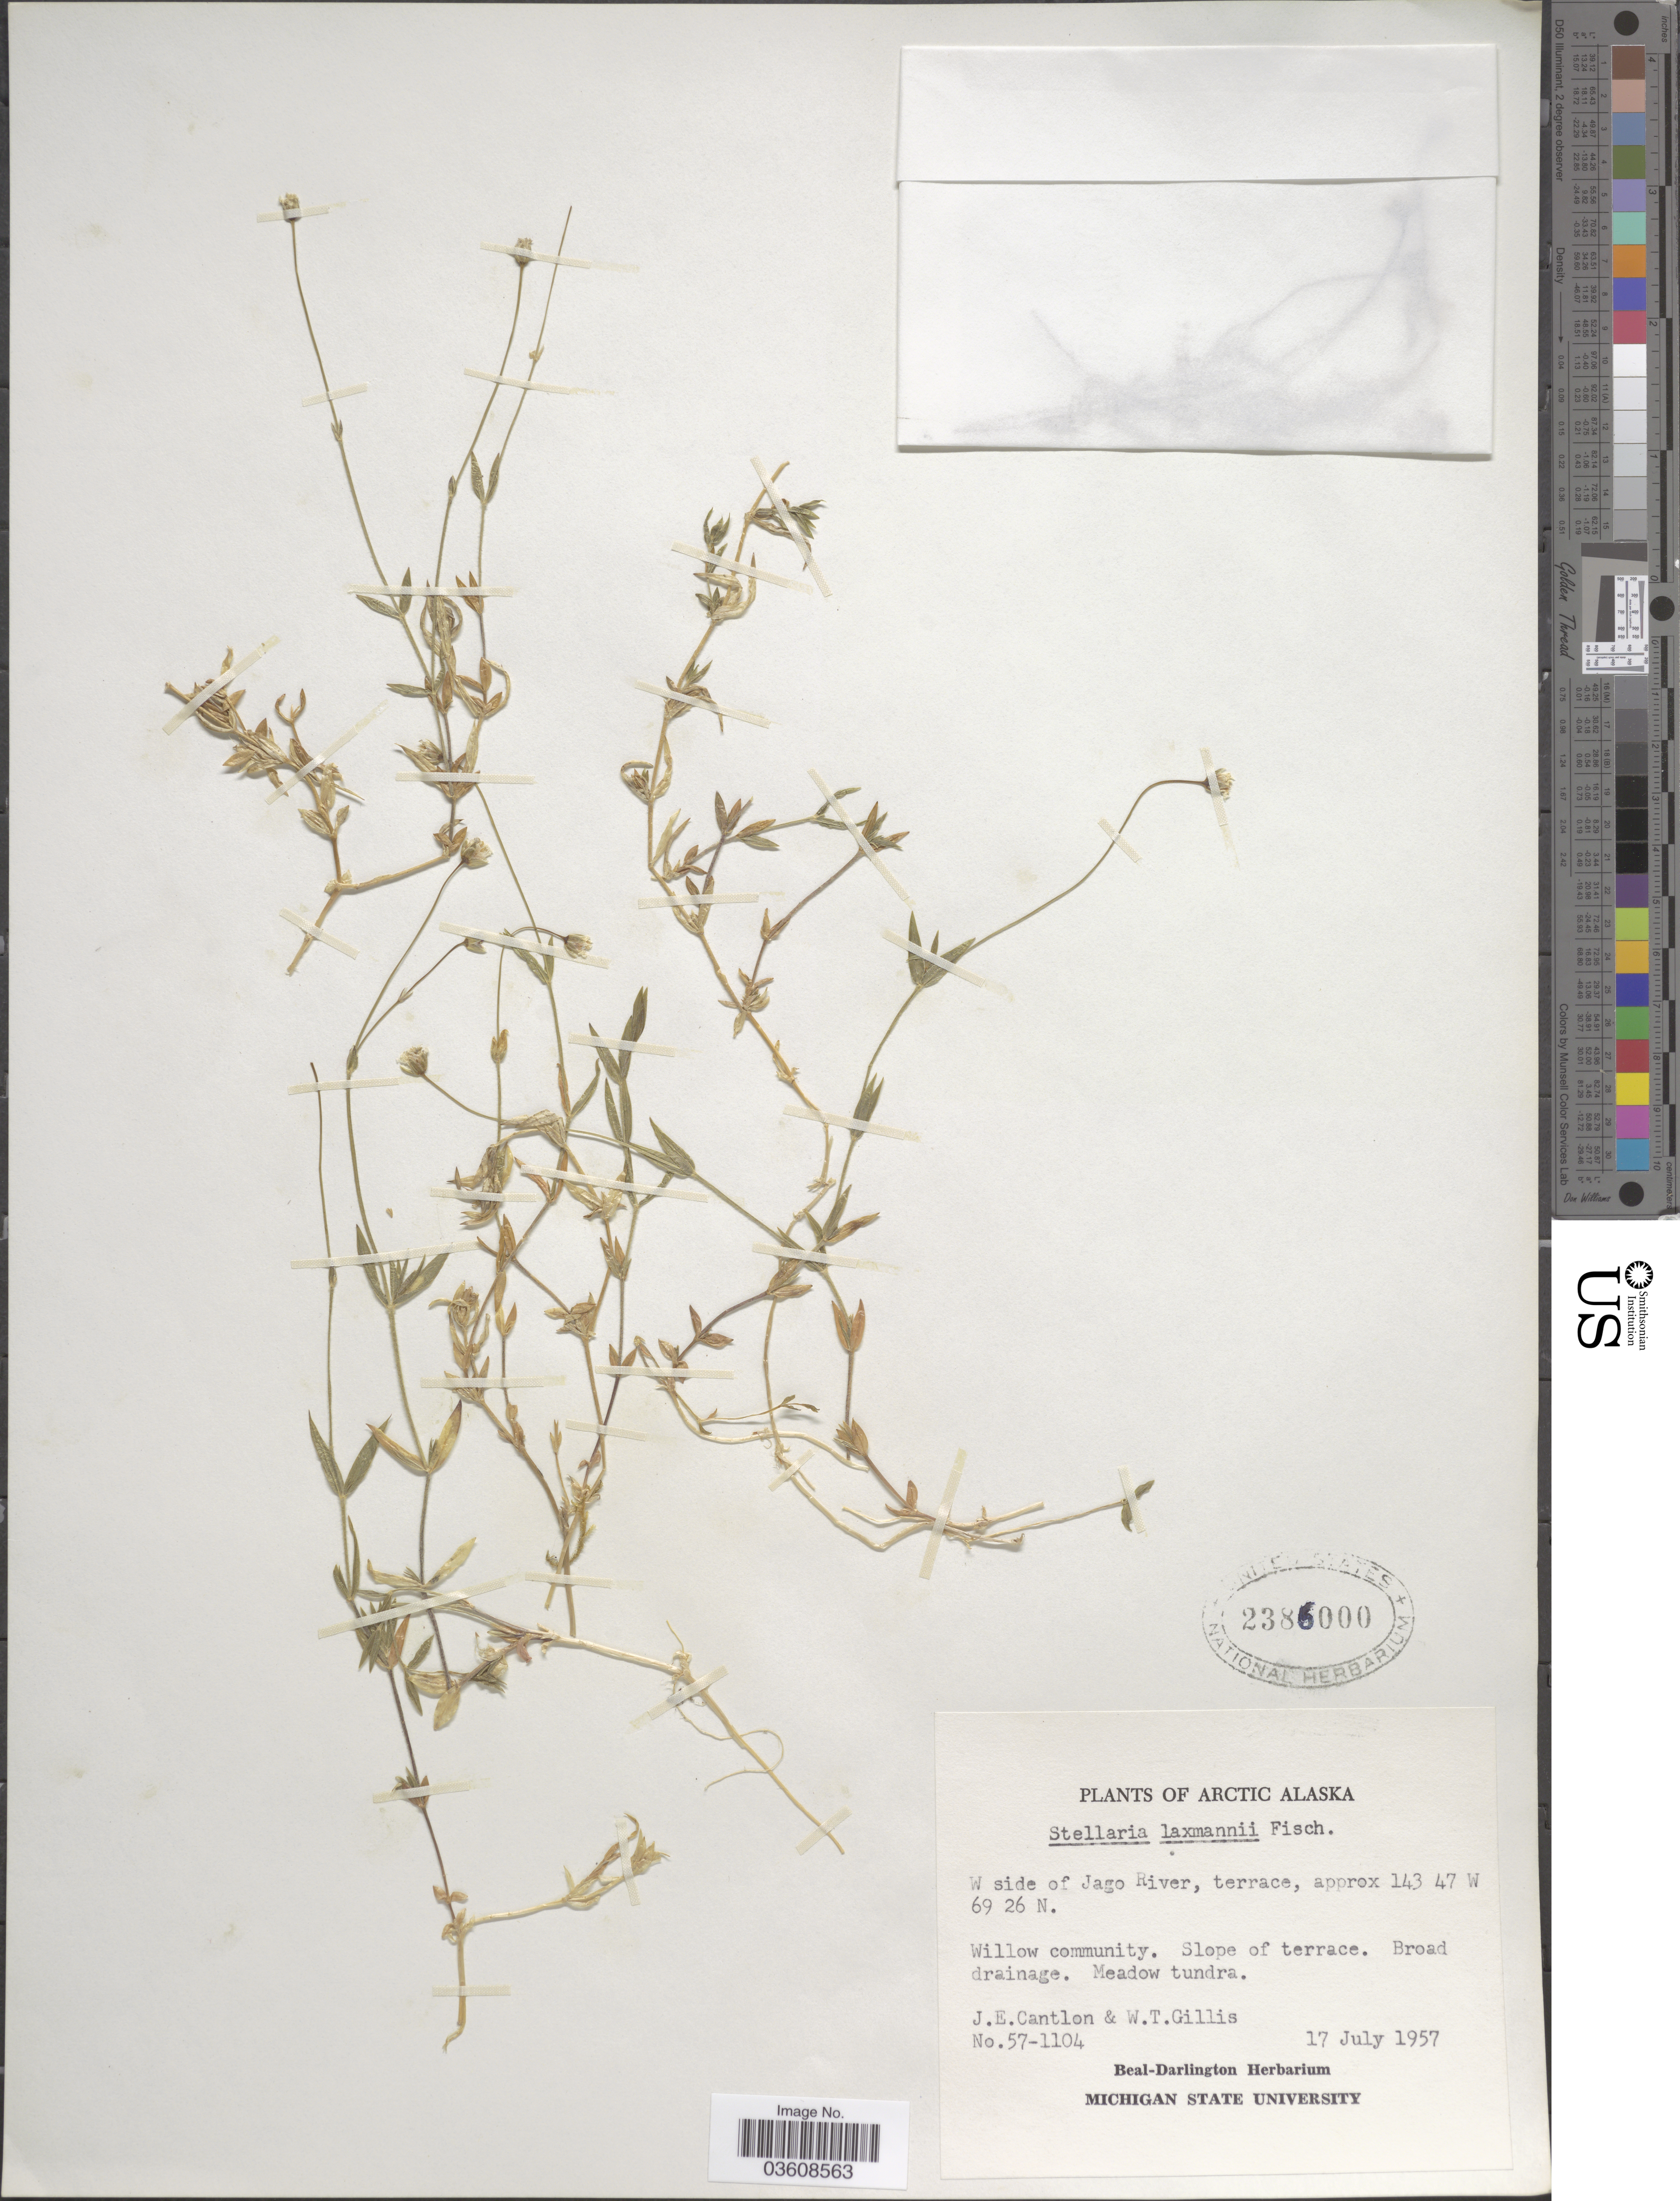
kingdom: Plantae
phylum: Tracheophyta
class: Magnoliopsida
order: Caryophyllales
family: Caryophyllaceae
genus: Stellaria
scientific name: Stellaria laxmannii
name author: Fisch. ex Ser.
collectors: J. Cantlon & W. T. Gillis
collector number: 57-1104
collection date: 1957-07-17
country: United States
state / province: Alaska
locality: Arctic Alaska. W side of Jago River, terrace.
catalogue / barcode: US 2386000